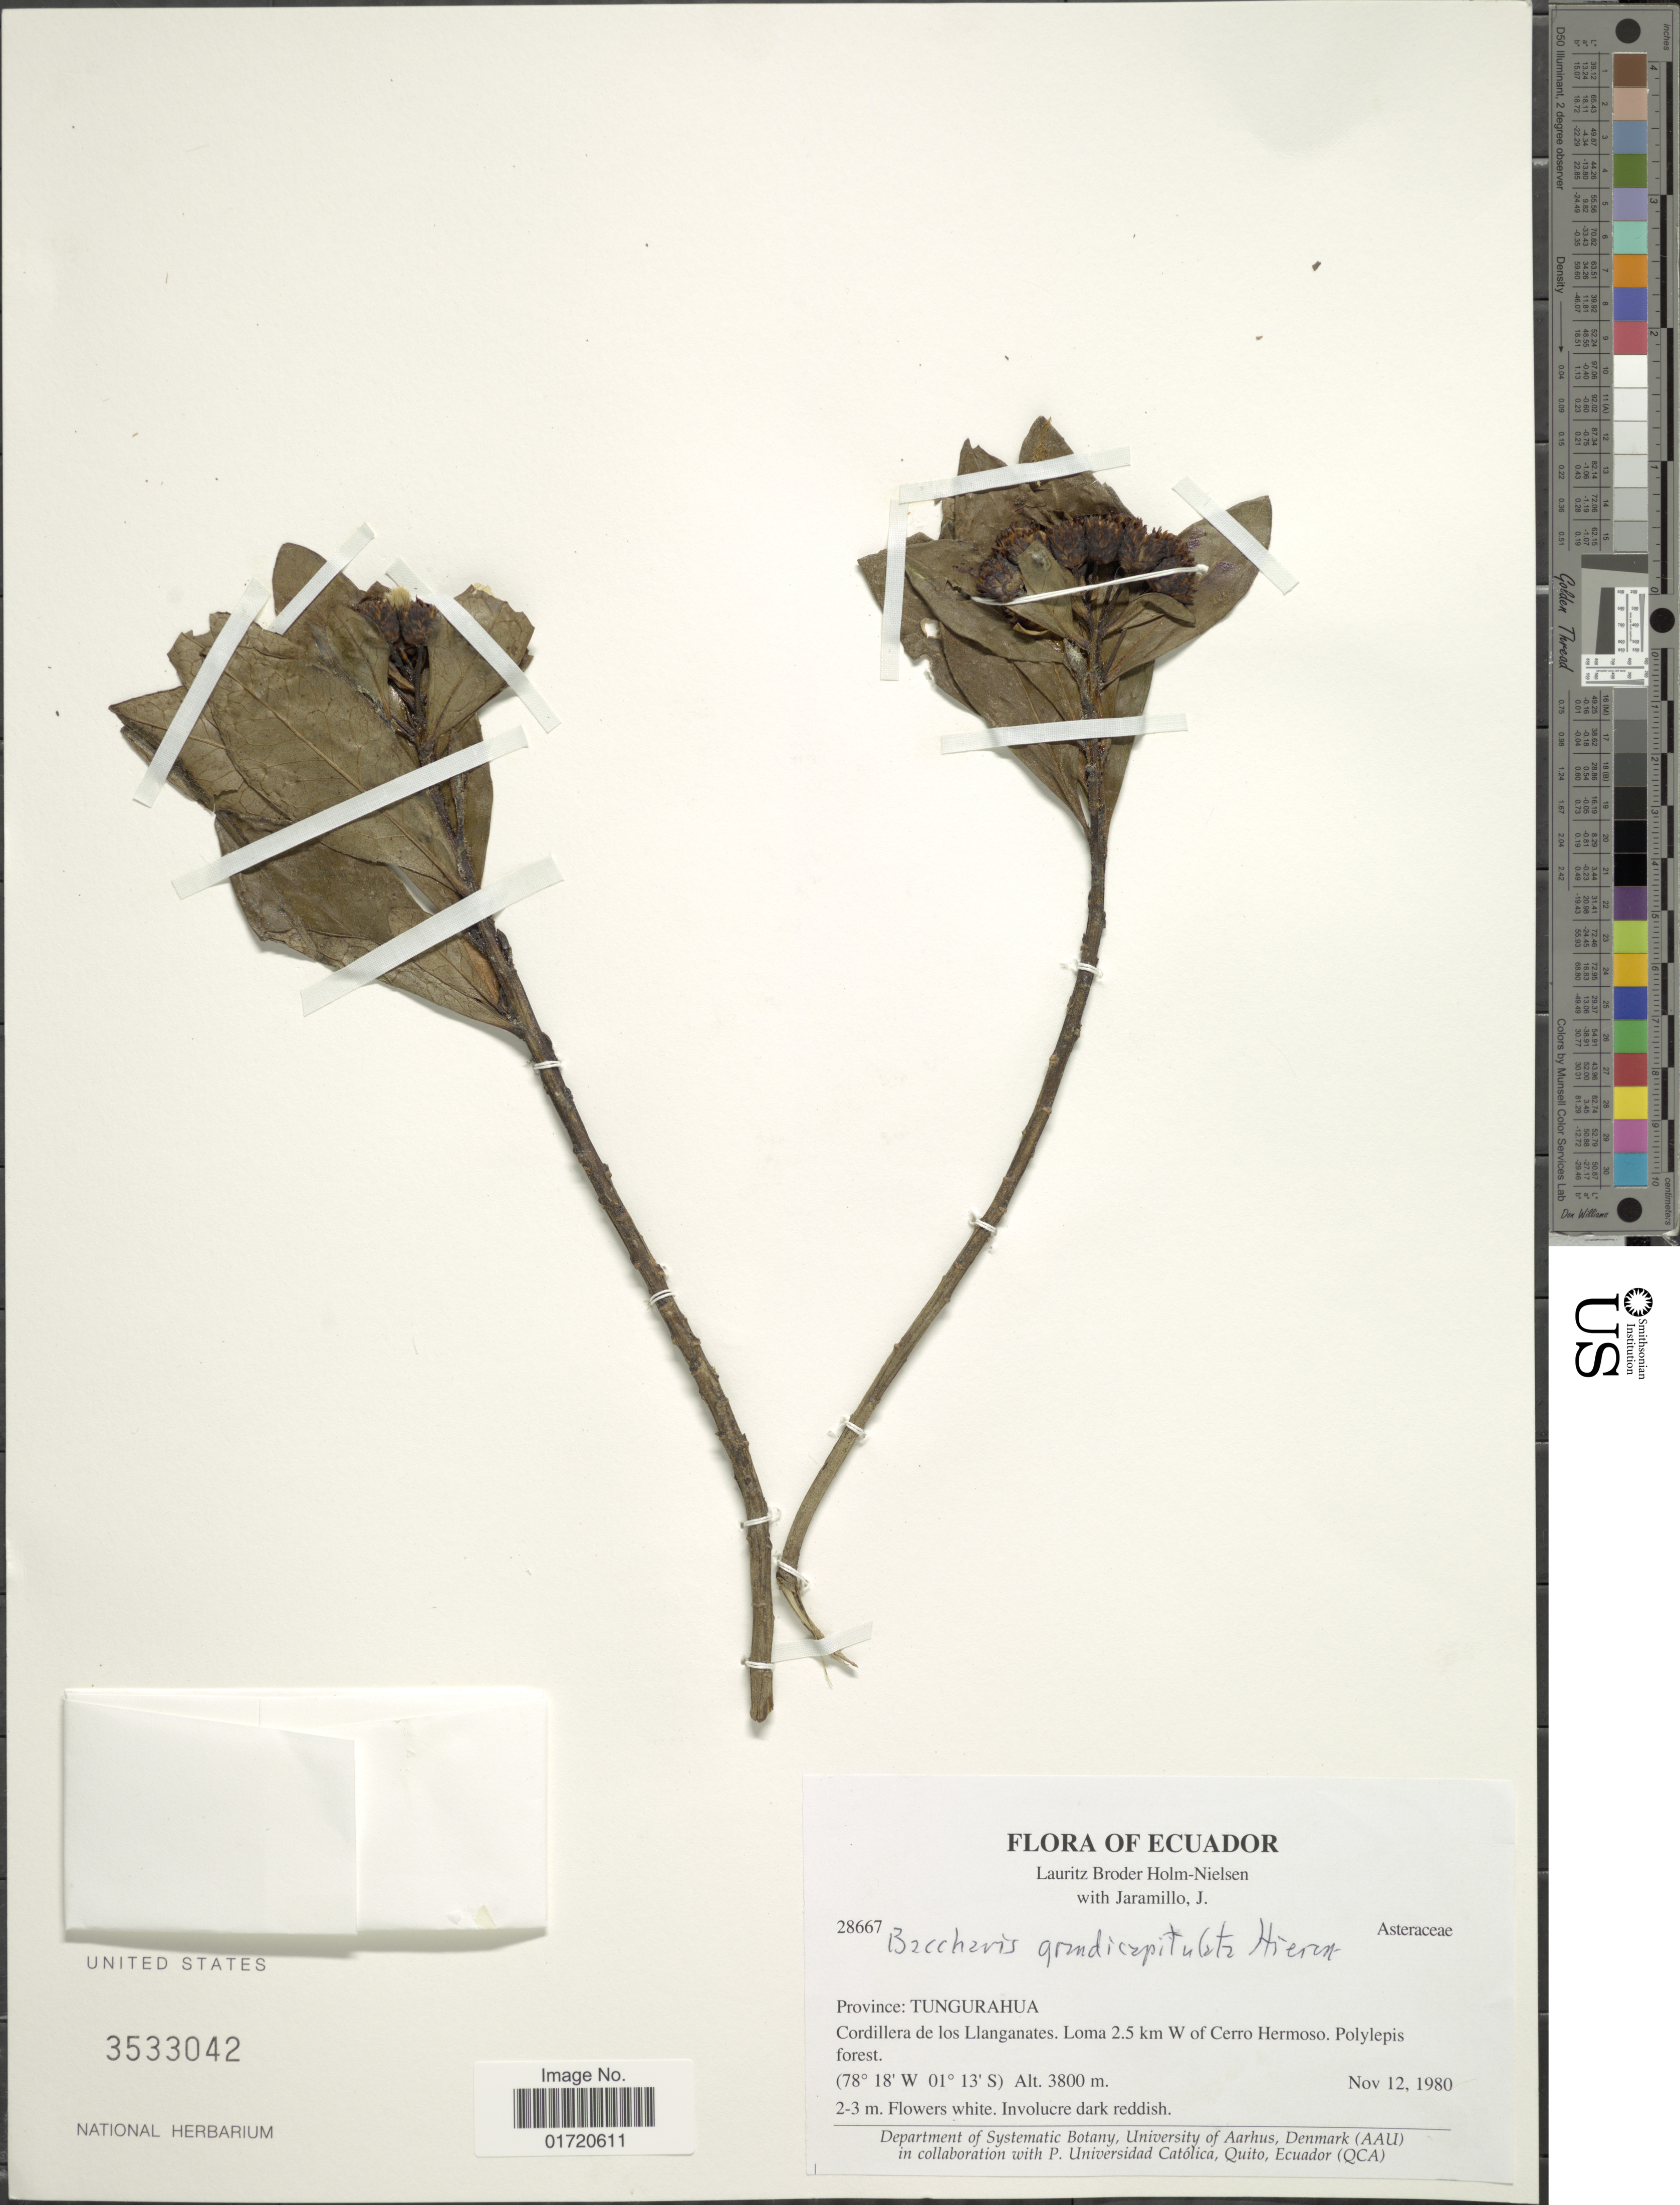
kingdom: Plantae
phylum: Tracheophyta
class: Magnoliopsida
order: Asterales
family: Asteraceae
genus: Baccharis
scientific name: Baccharis grandicapitulata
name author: Hieron.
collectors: L. B. Holm-Nielsen & J. Jaramillo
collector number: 28667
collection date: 1980-11-12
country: Ecuador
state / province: Tungurahua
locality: Cordillera de los Llanganates. Loma 2.5 km W of Cerro Hermoso.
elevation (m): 3800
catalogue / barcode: US 3533042